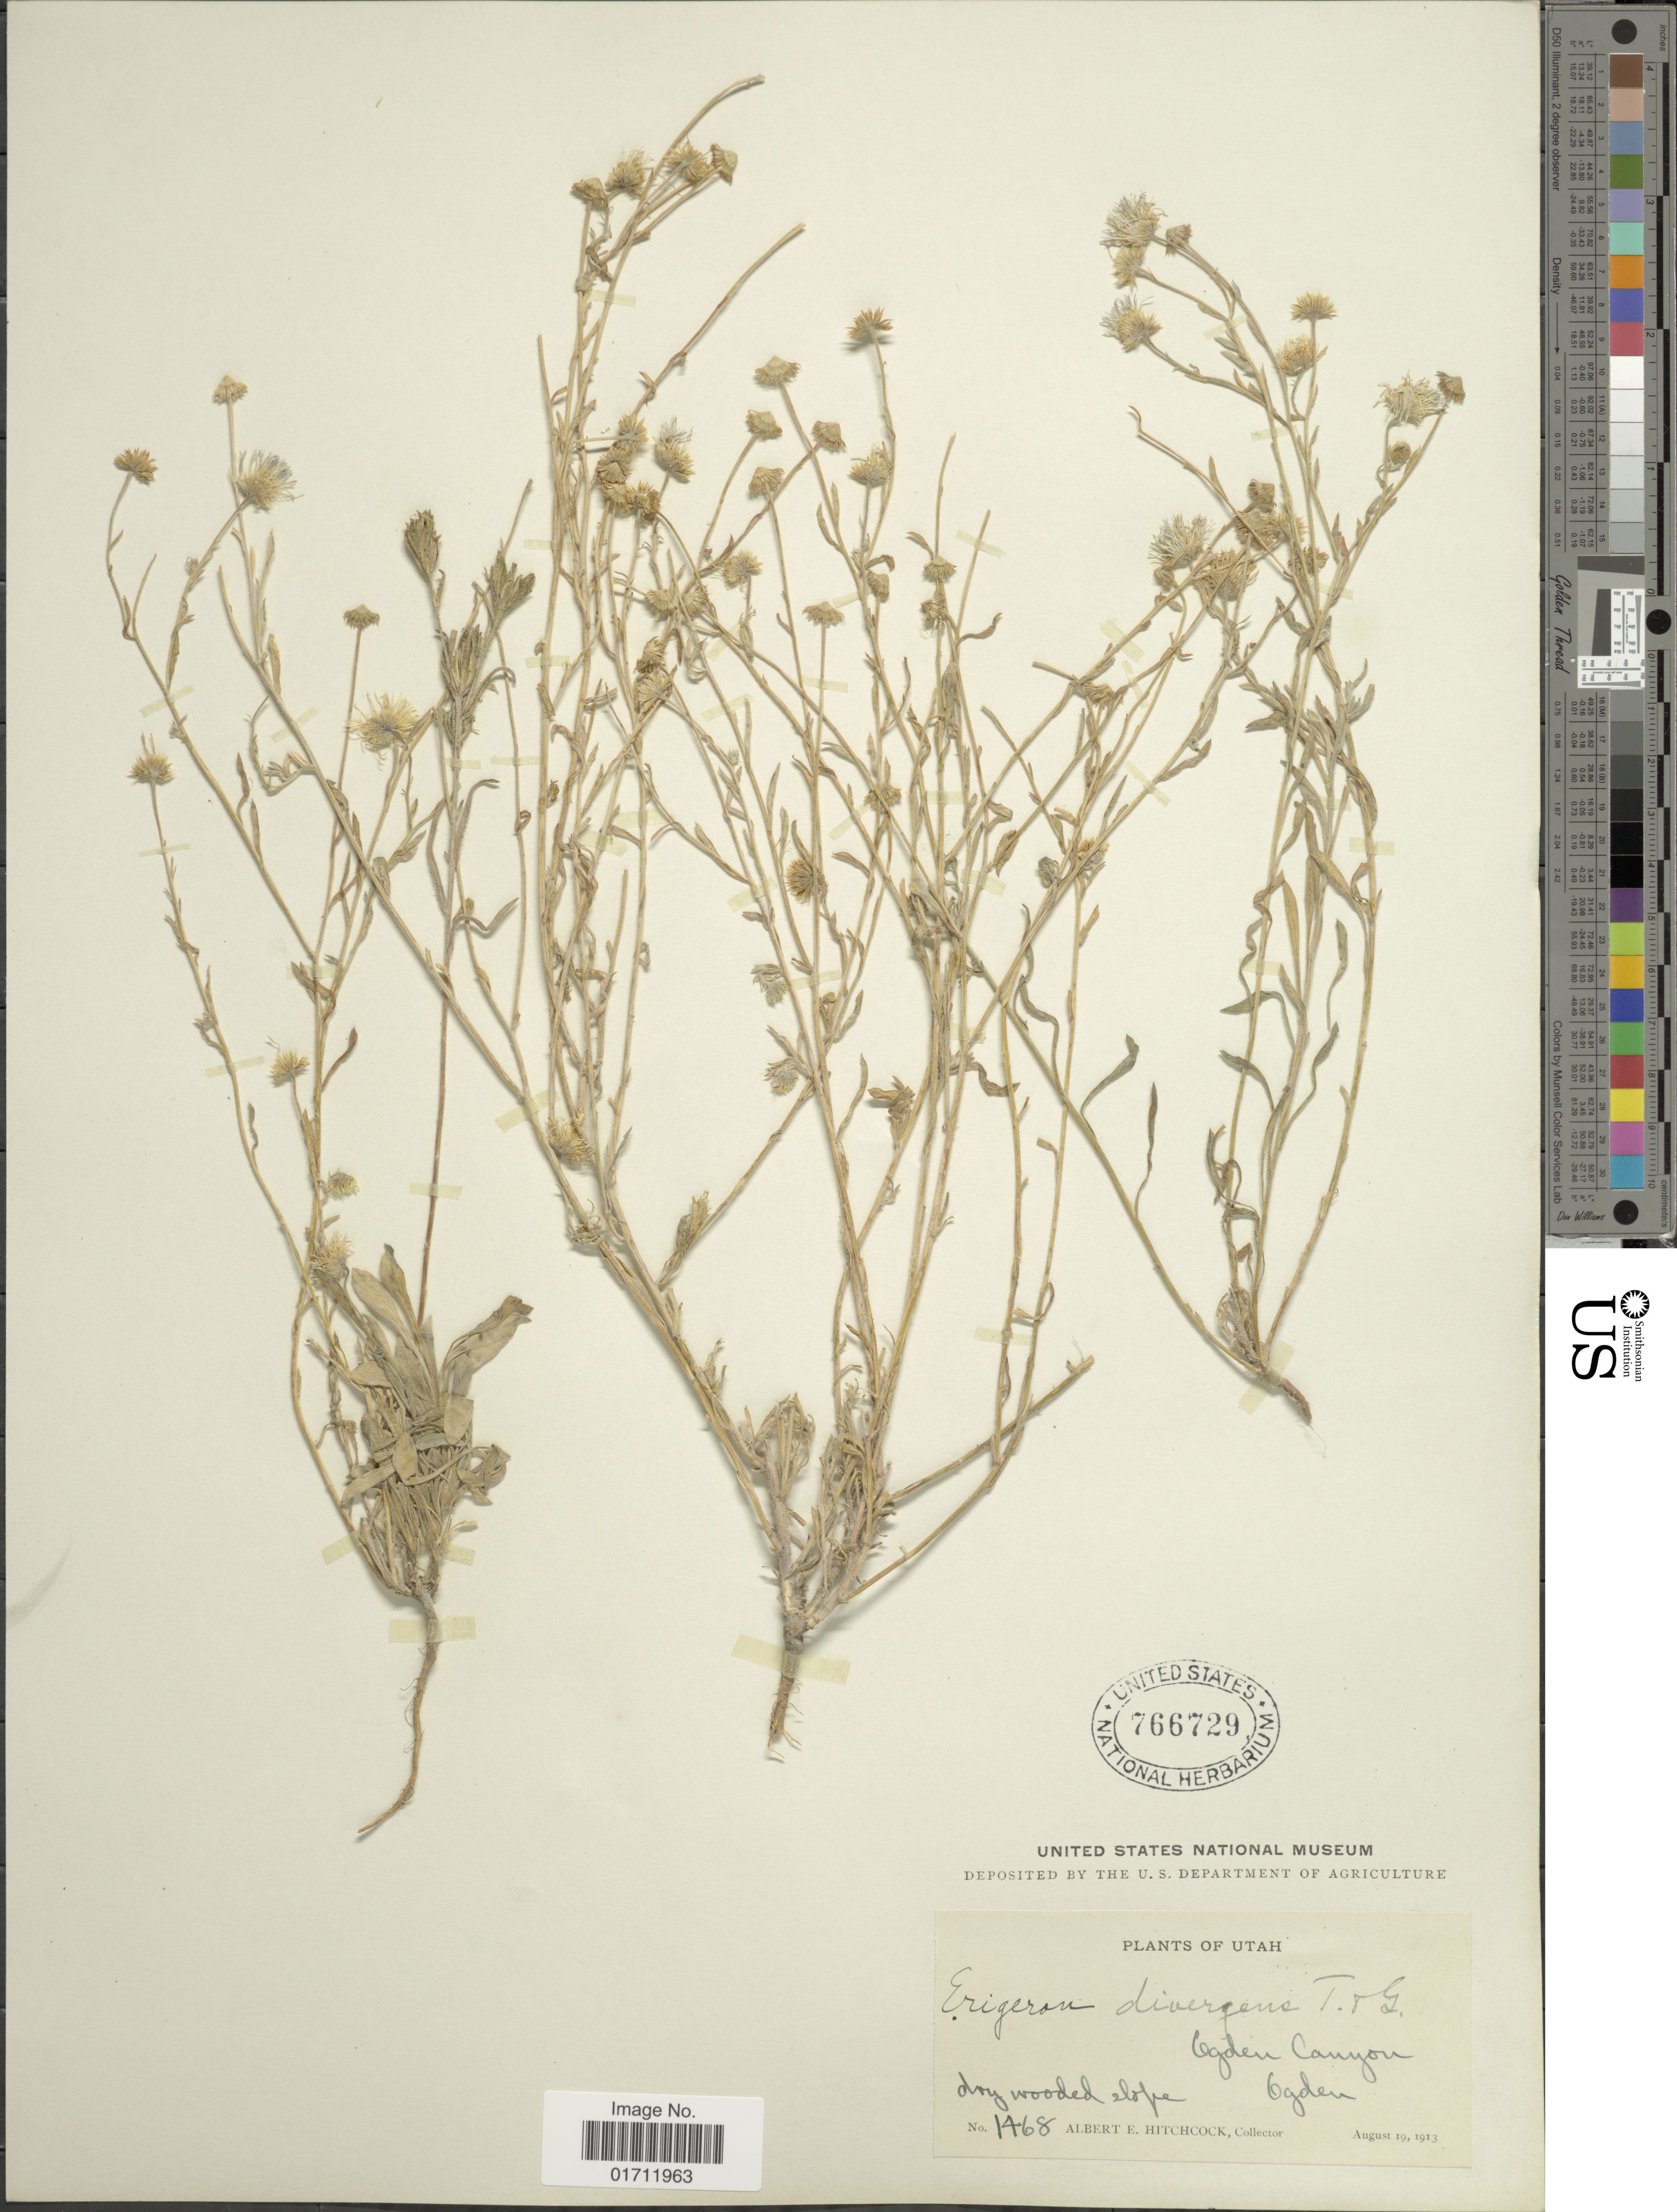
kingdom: Plantae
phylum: Tracheophyta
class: Magnoliopsida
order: Asterales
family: Asteraceae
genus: Erigeron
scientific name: Erigeron divergens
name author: Torr. & A. Gray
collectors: A. Hitchcock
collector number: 1468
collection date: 1913-08-19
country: United States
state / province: Utah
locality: Ogden Canyon, Ogden, dry wooded slope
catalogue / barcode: US 766729